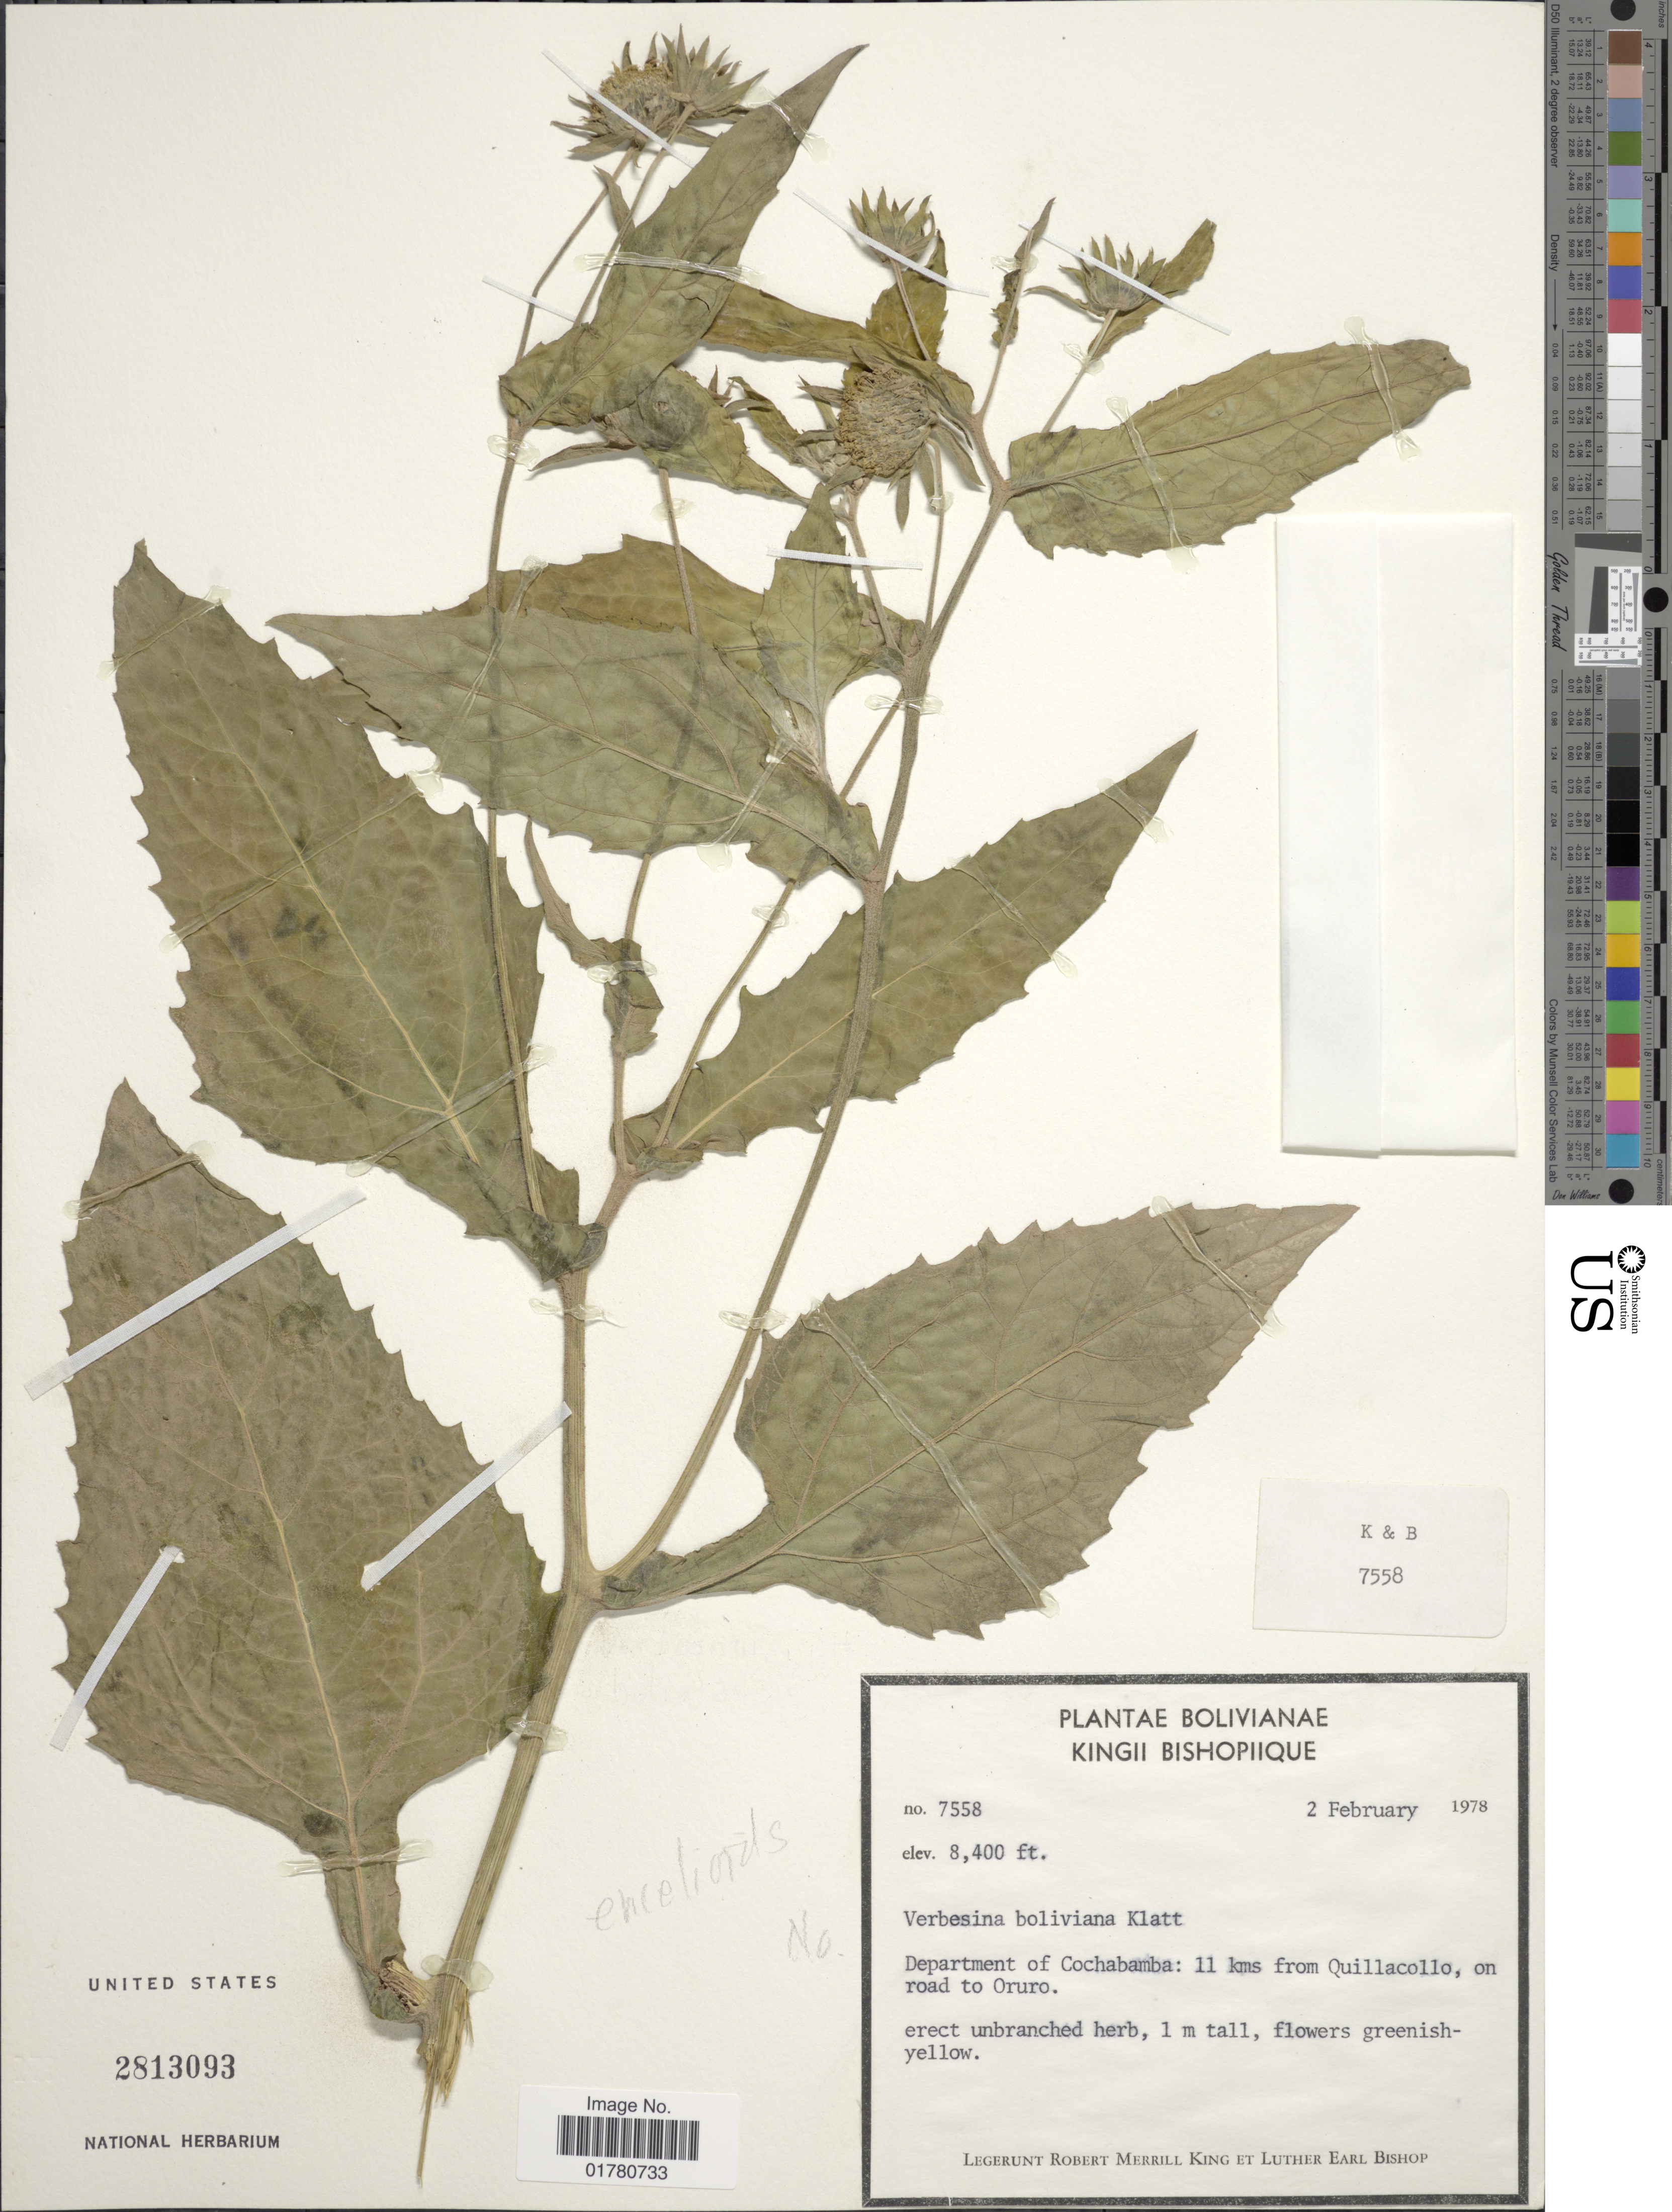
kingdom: Plantae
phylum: Tracheophyta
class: Magnoliopsida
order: Asterales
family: Asteraceae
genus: Verbesina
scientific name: Verbesina encelioides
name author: (Cav.) Benth. & Hook. ex A. Gray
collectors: R. M. King & L. E. Bishop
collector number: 7558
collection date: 1978-02-02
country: Bolivia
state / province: Cochabamba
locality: Department of Cochabamba: 11 kms from Quillacolo, on road to Oruro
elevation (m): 2560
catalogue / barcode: US 2813093